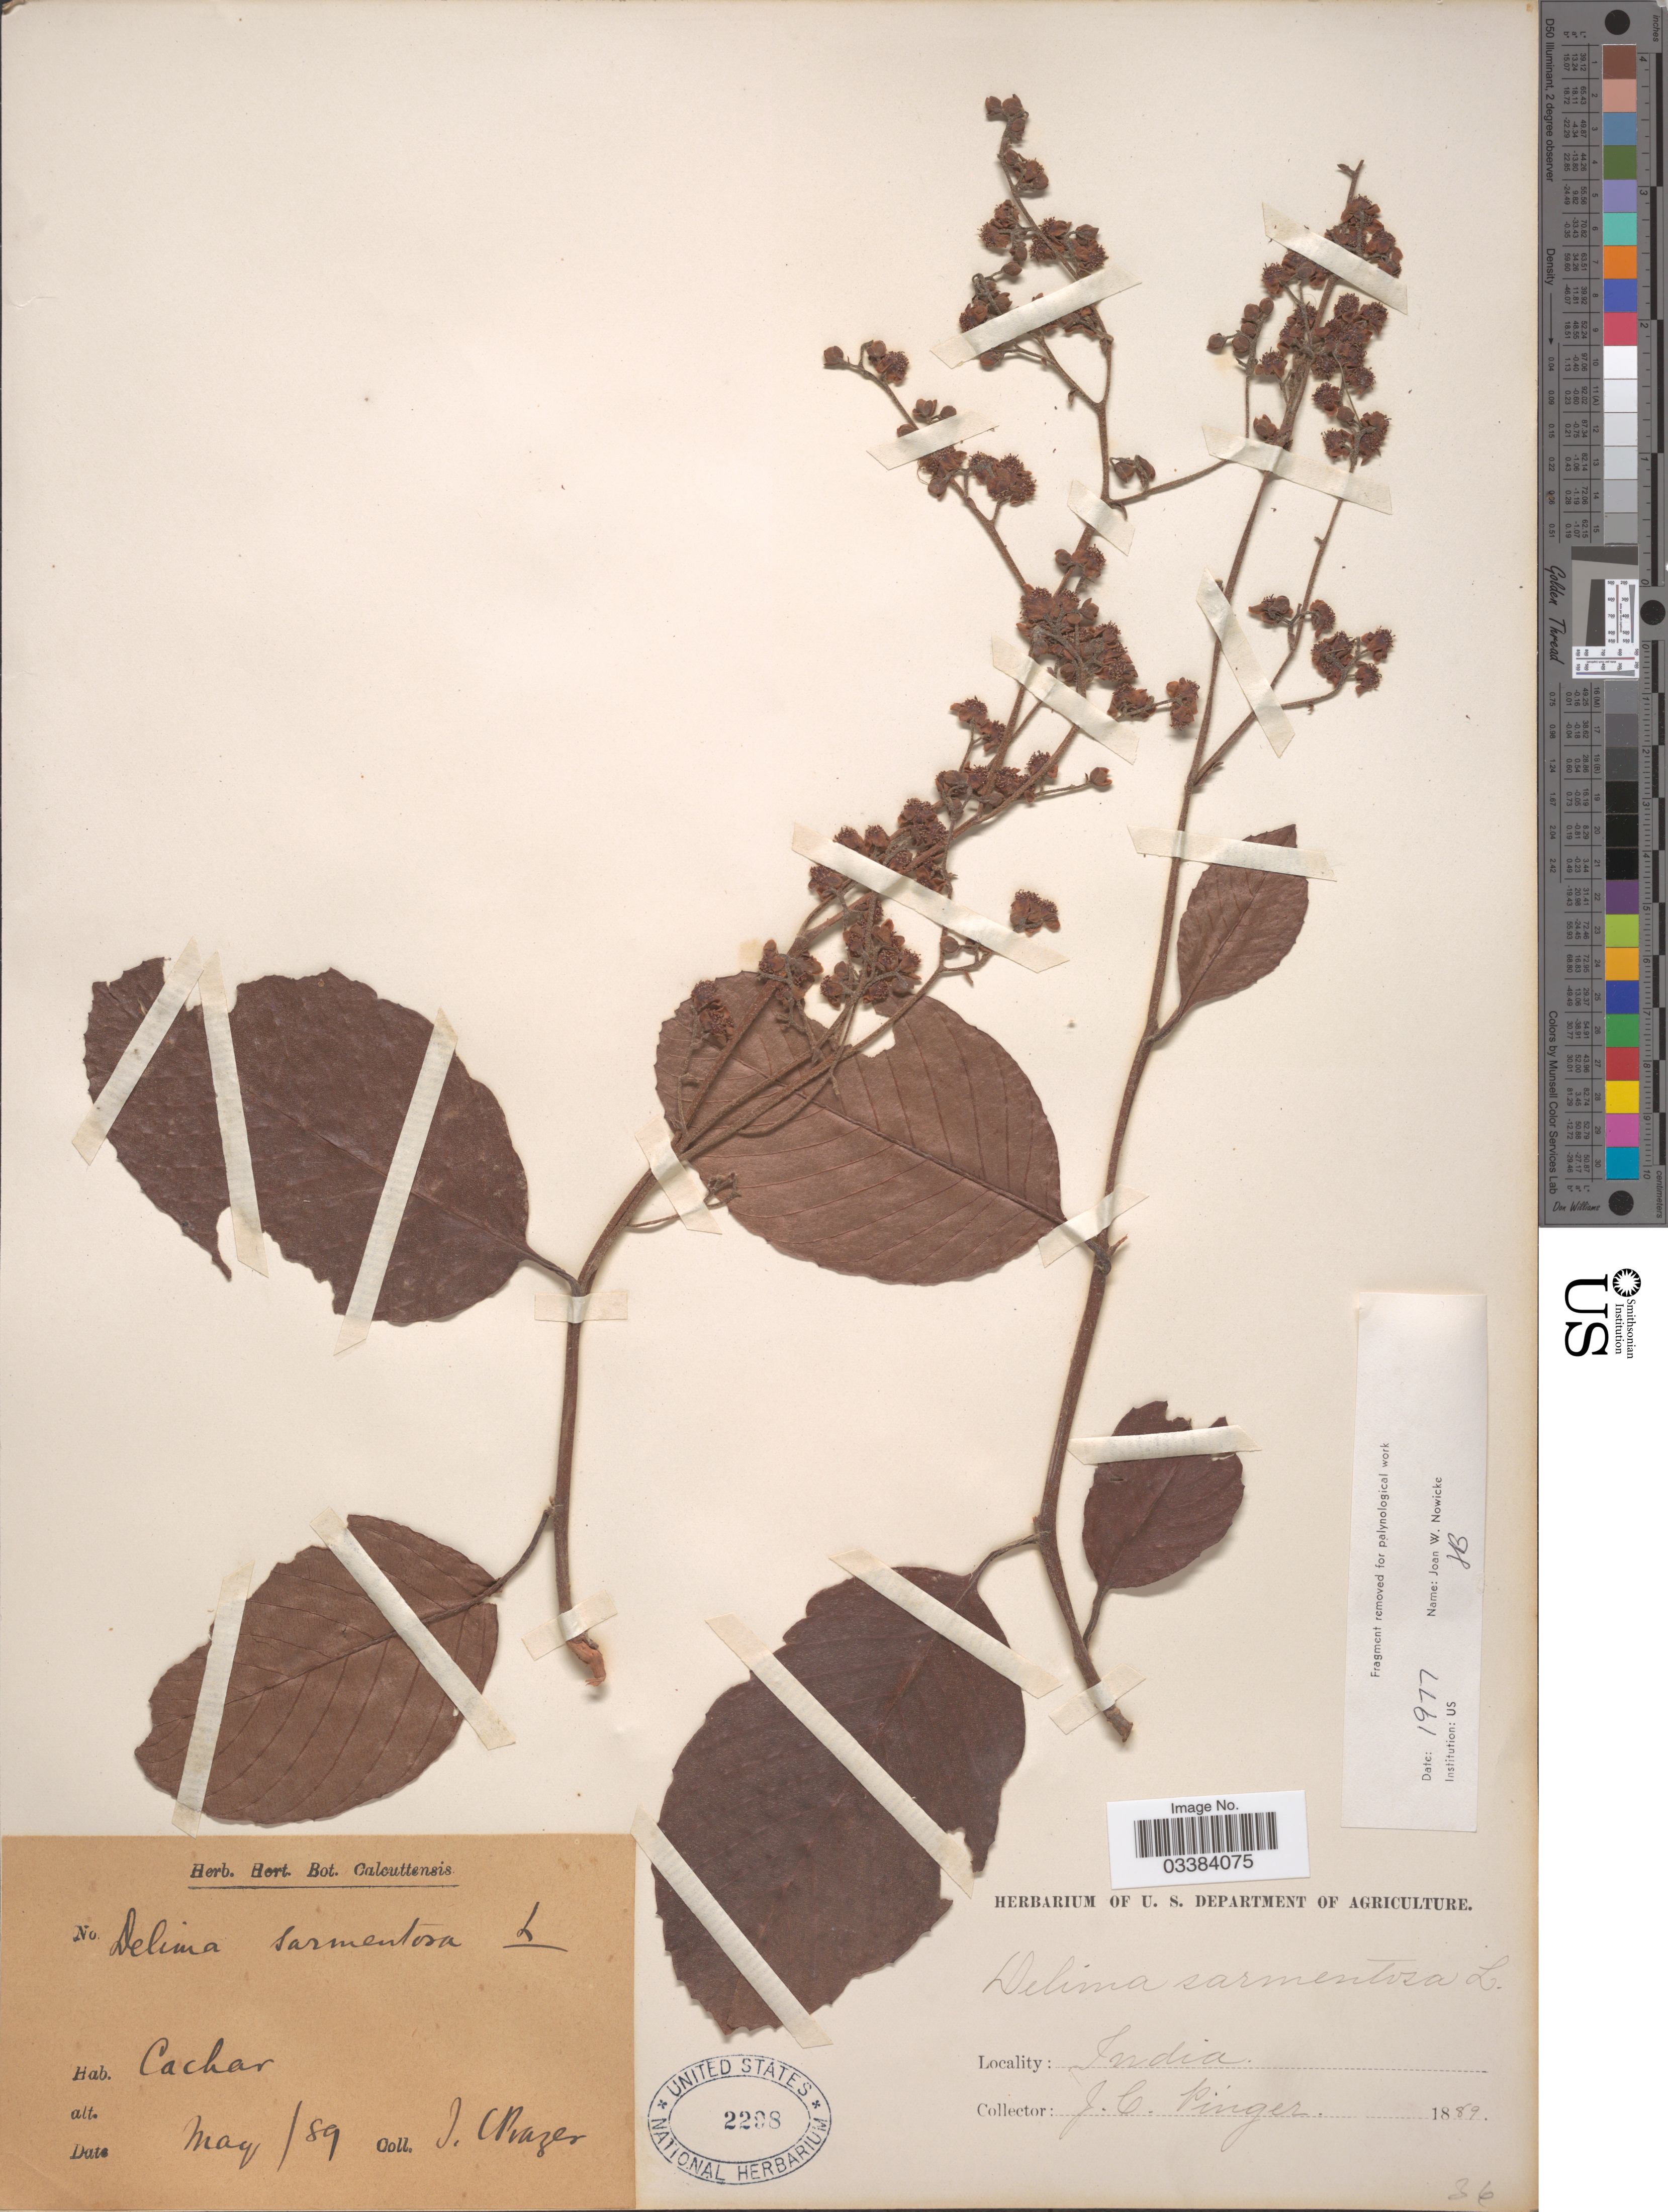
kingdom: Plantae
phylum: Tracheophyta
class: Magnoliopsida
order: Dilleniales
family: Dilleniaceae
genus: Tetracera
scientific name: Tetracera sarmentosa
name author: (L.) Vahl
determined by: Strong, Mark T., (BOT), Smithsonian Institution - National Museum of Natural History (UNITED STATES)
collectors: J. Pinger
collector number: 36?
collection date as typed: Transcribed d/m/y: /5/89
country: India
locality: Cachar.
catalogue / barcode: US 2298